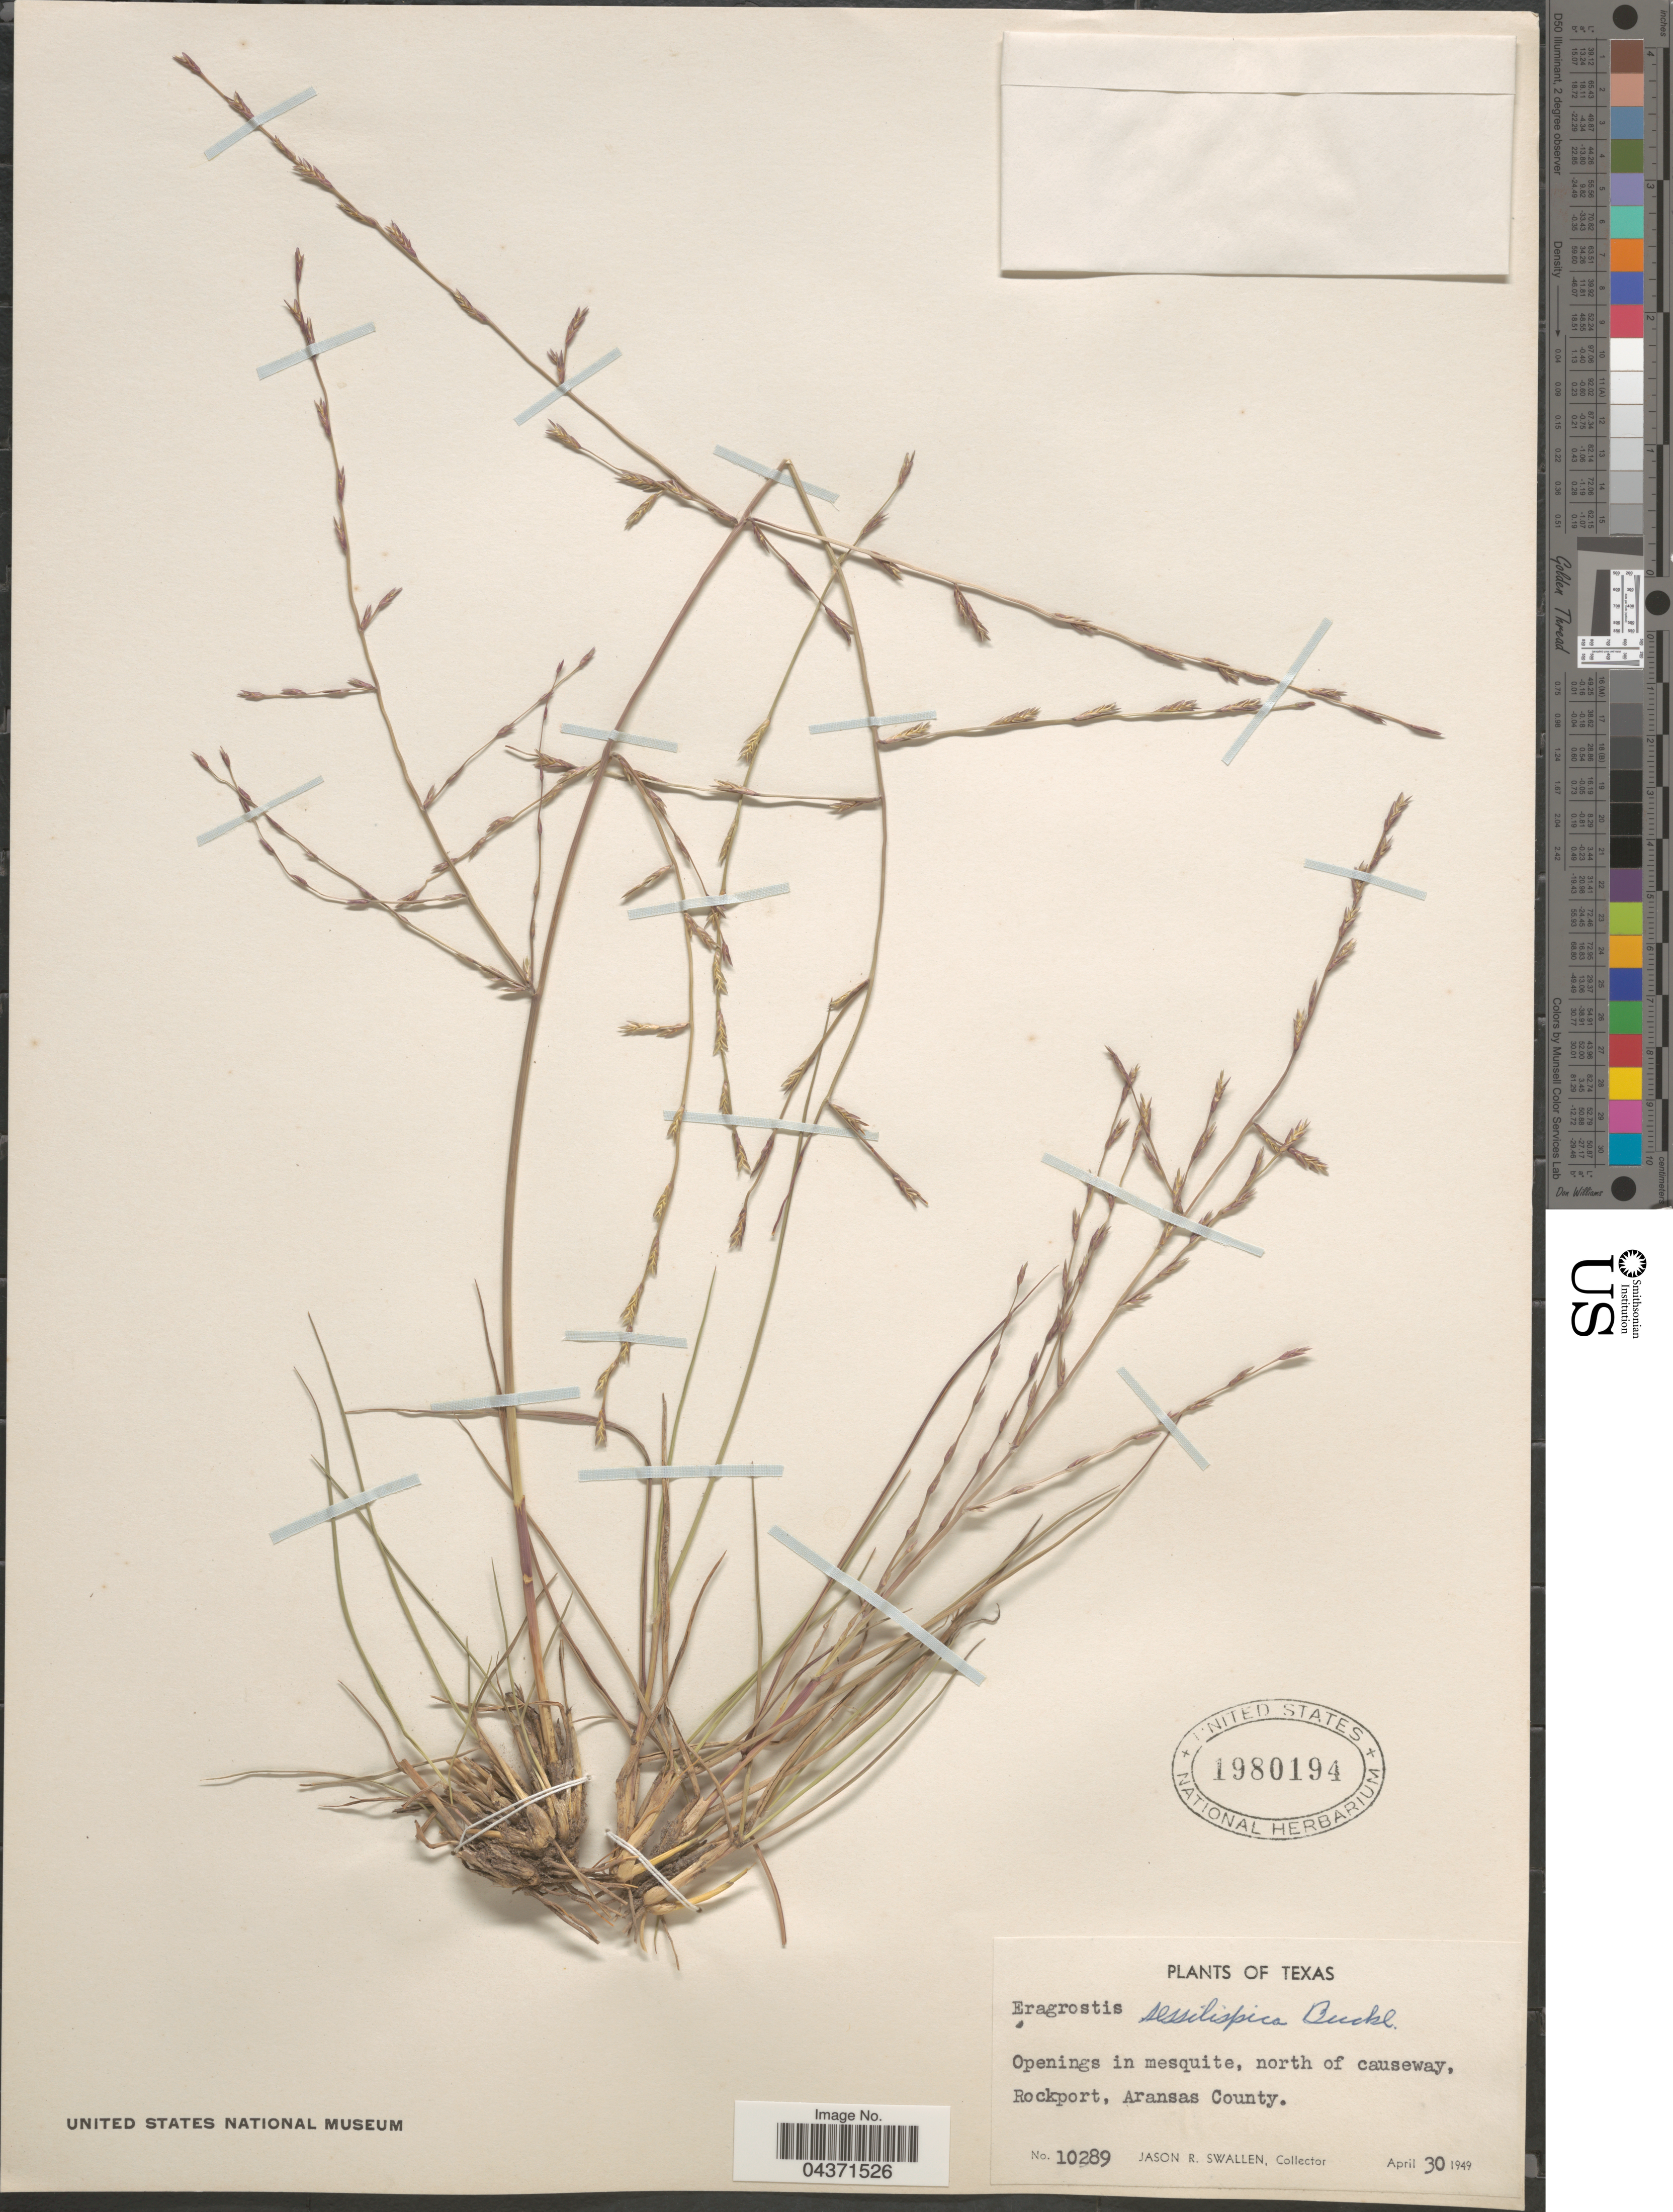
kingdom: Plantae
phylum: Tracheophyta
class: Liliopsida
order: Poales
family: Poaceae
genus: Eragrostis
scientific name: Eragrostis sessilispica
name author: Buckley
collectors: J. R. Swallen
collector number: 10289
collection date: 1949-04-30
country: United States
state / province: Texas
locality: Openings in mesquite, north of causeway, Rockport, Aransas County.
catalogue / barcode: US 1980194